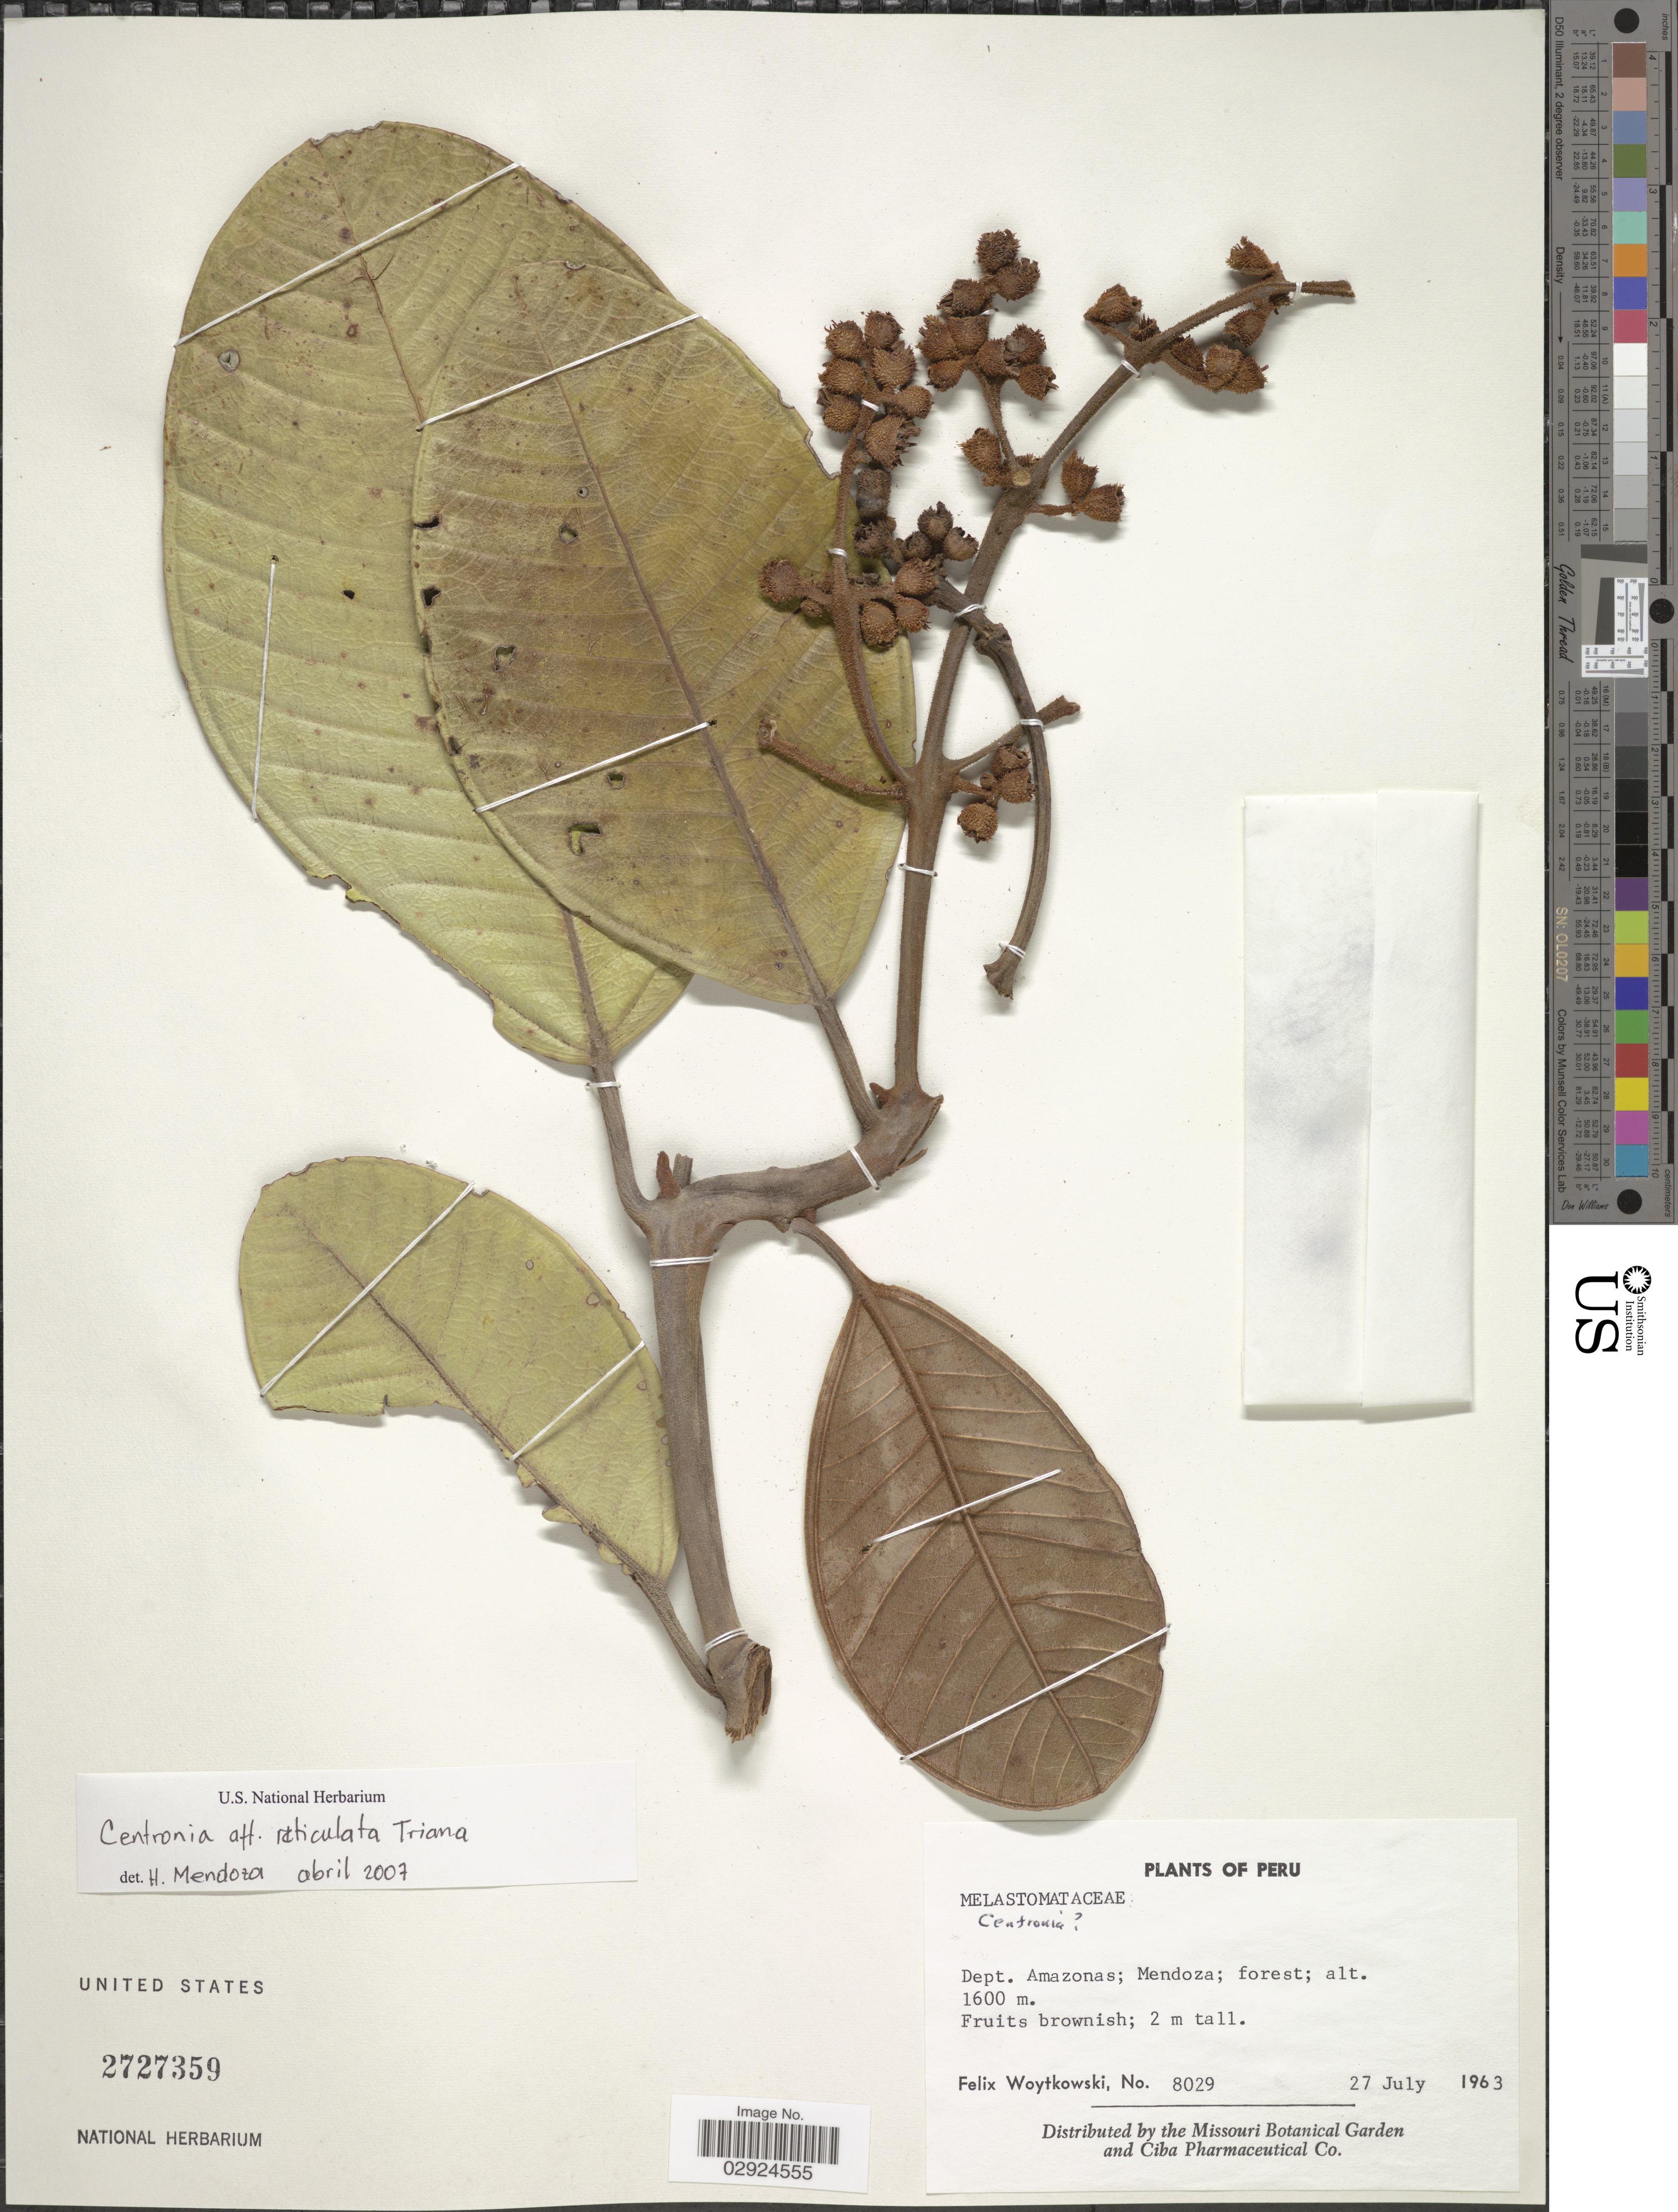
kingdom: Plantae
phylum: Tracheophyta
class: Magnoliopsida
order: Myrtales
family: Melastomataceae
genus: Centronia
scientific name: Centronia reticulata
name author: Triana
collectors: F. Woytkowski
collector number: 8029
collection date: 1963-07-27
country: Peru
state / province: Amazonas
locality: Dept. Amazonas; Mendoza; forest.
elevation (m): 1600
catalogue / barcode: US 2727359